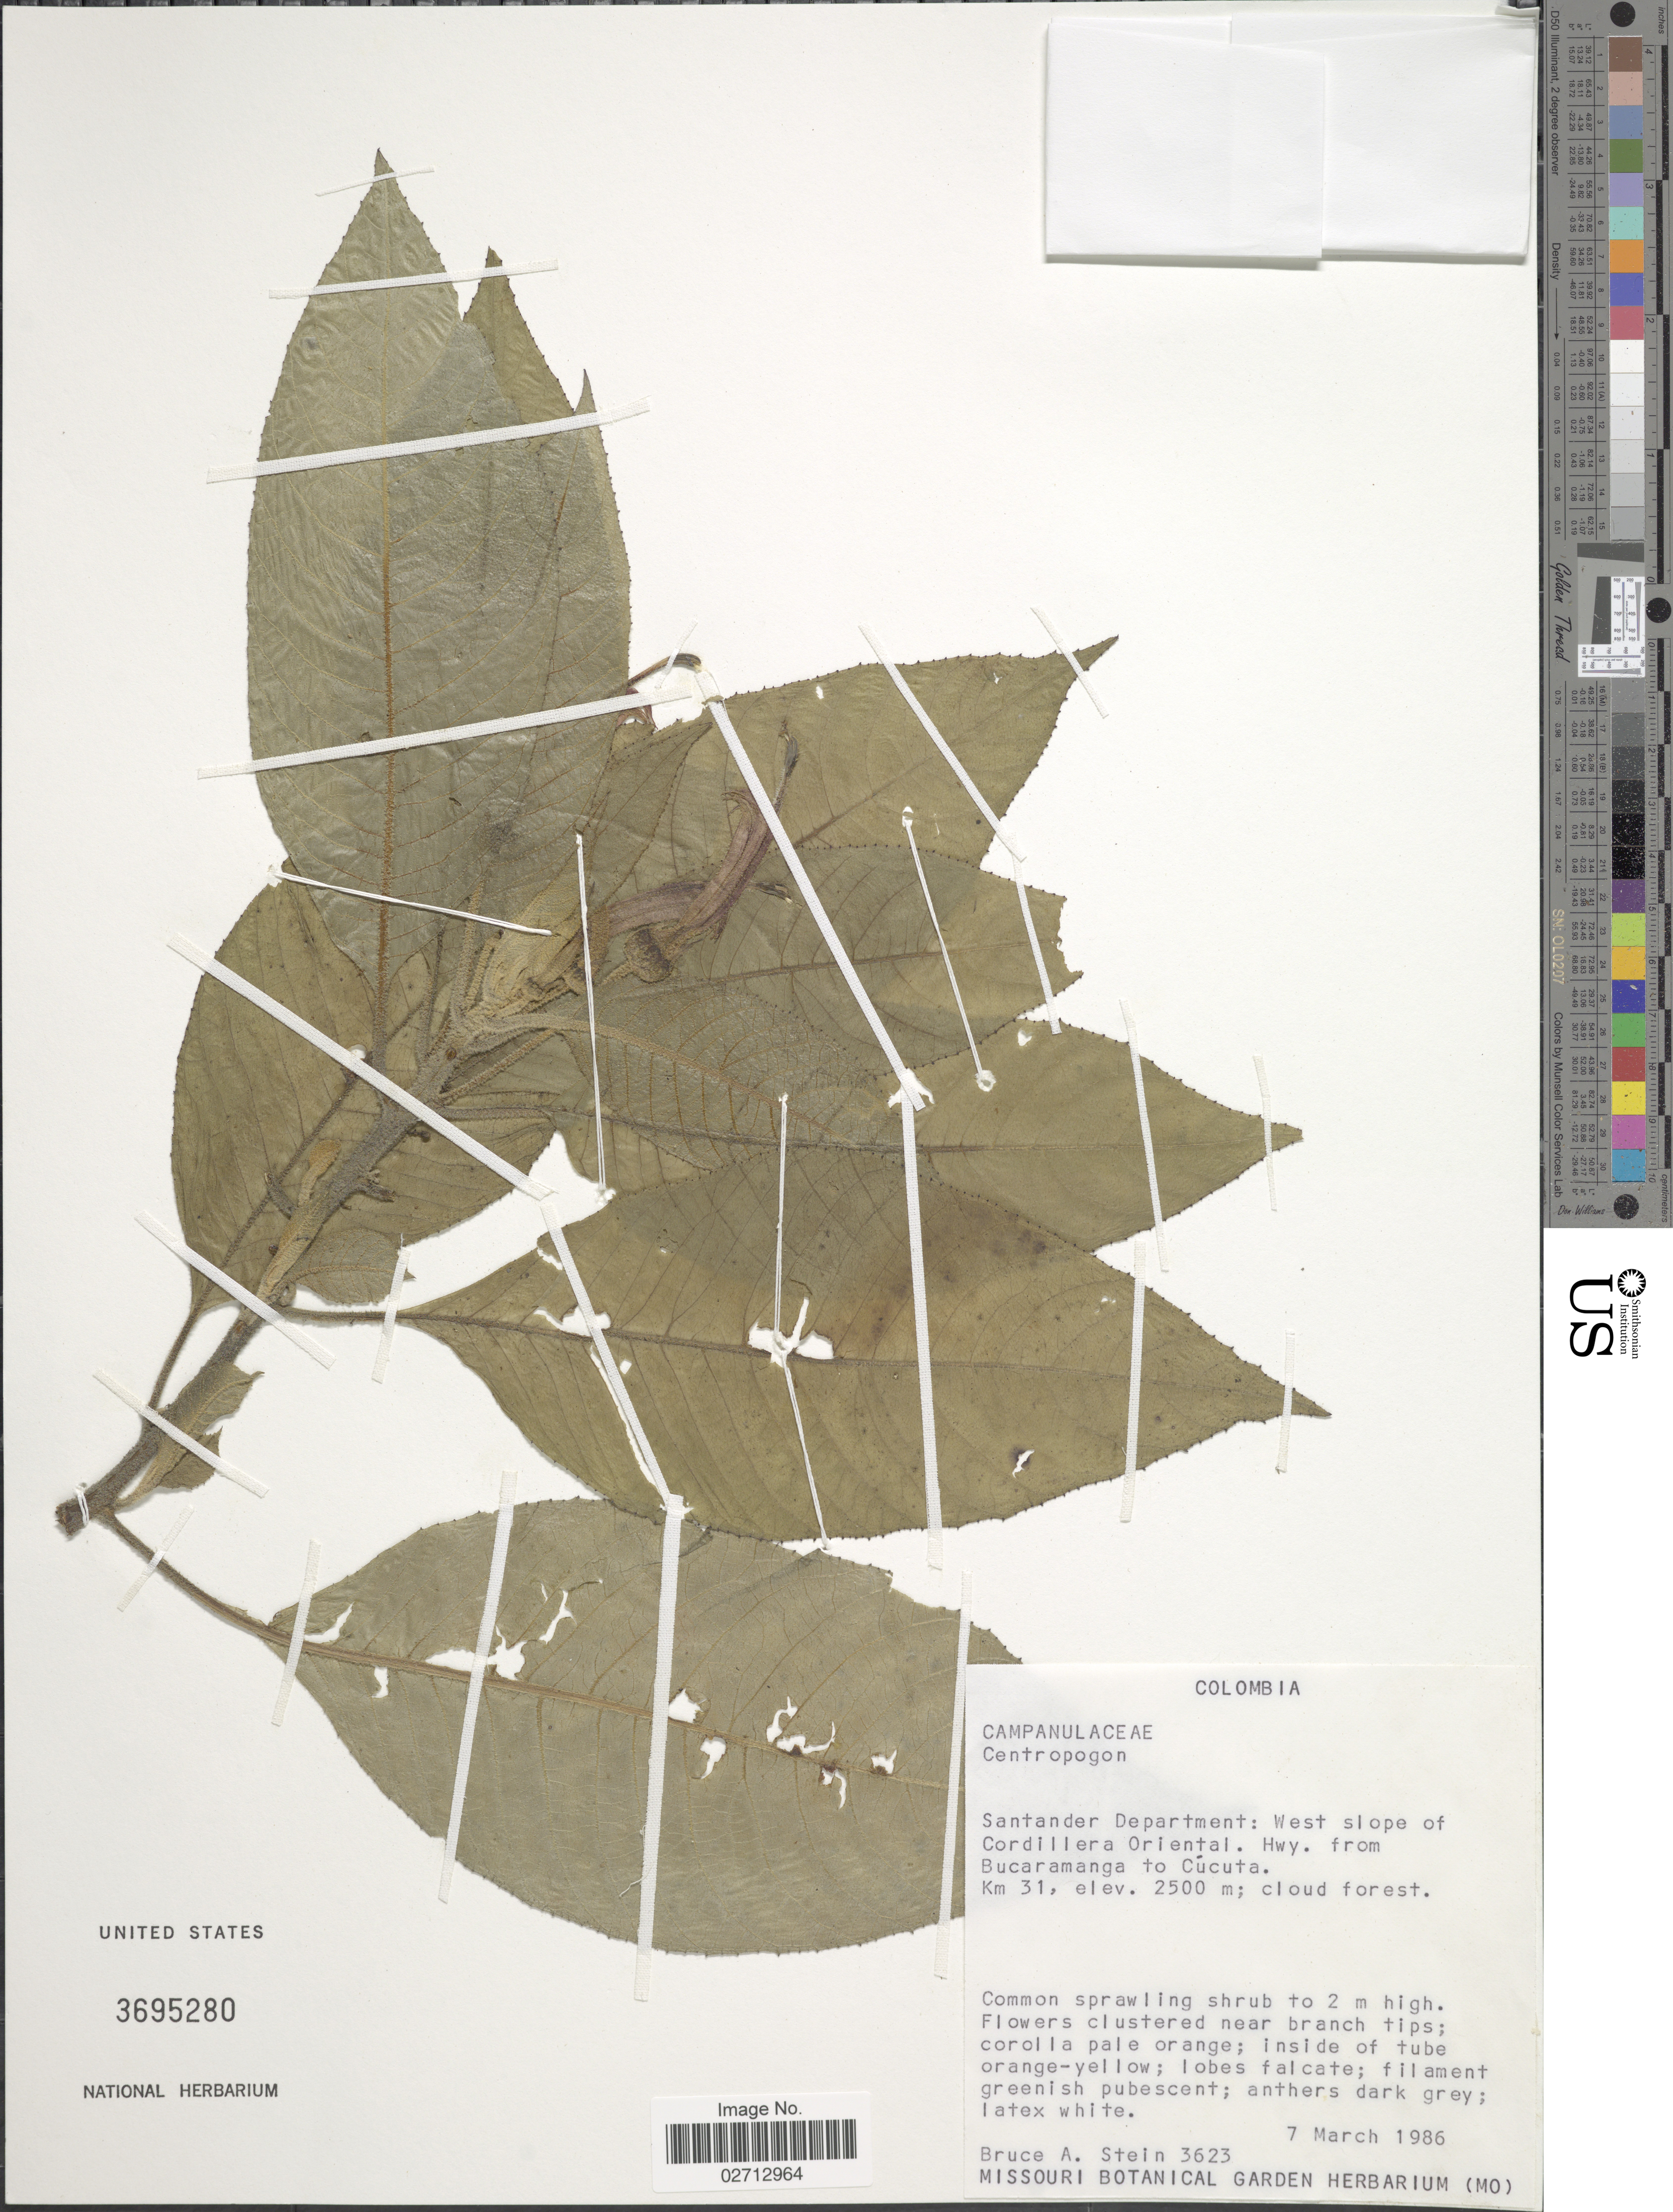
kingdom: Plantae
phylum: Tracheophyta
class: Magnoliopsida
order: Asterales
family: Campanulaceae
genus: Centropogon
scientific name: Centropogon sp.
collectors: B. A. Stein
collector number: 3623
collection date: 1986-03-07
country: Colombia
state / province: Santander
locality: West slope of Cordillera Oriental. Hwy. from Bucaramanga to Cucuta. Km 31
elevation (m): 2500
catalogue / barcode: US 3695280